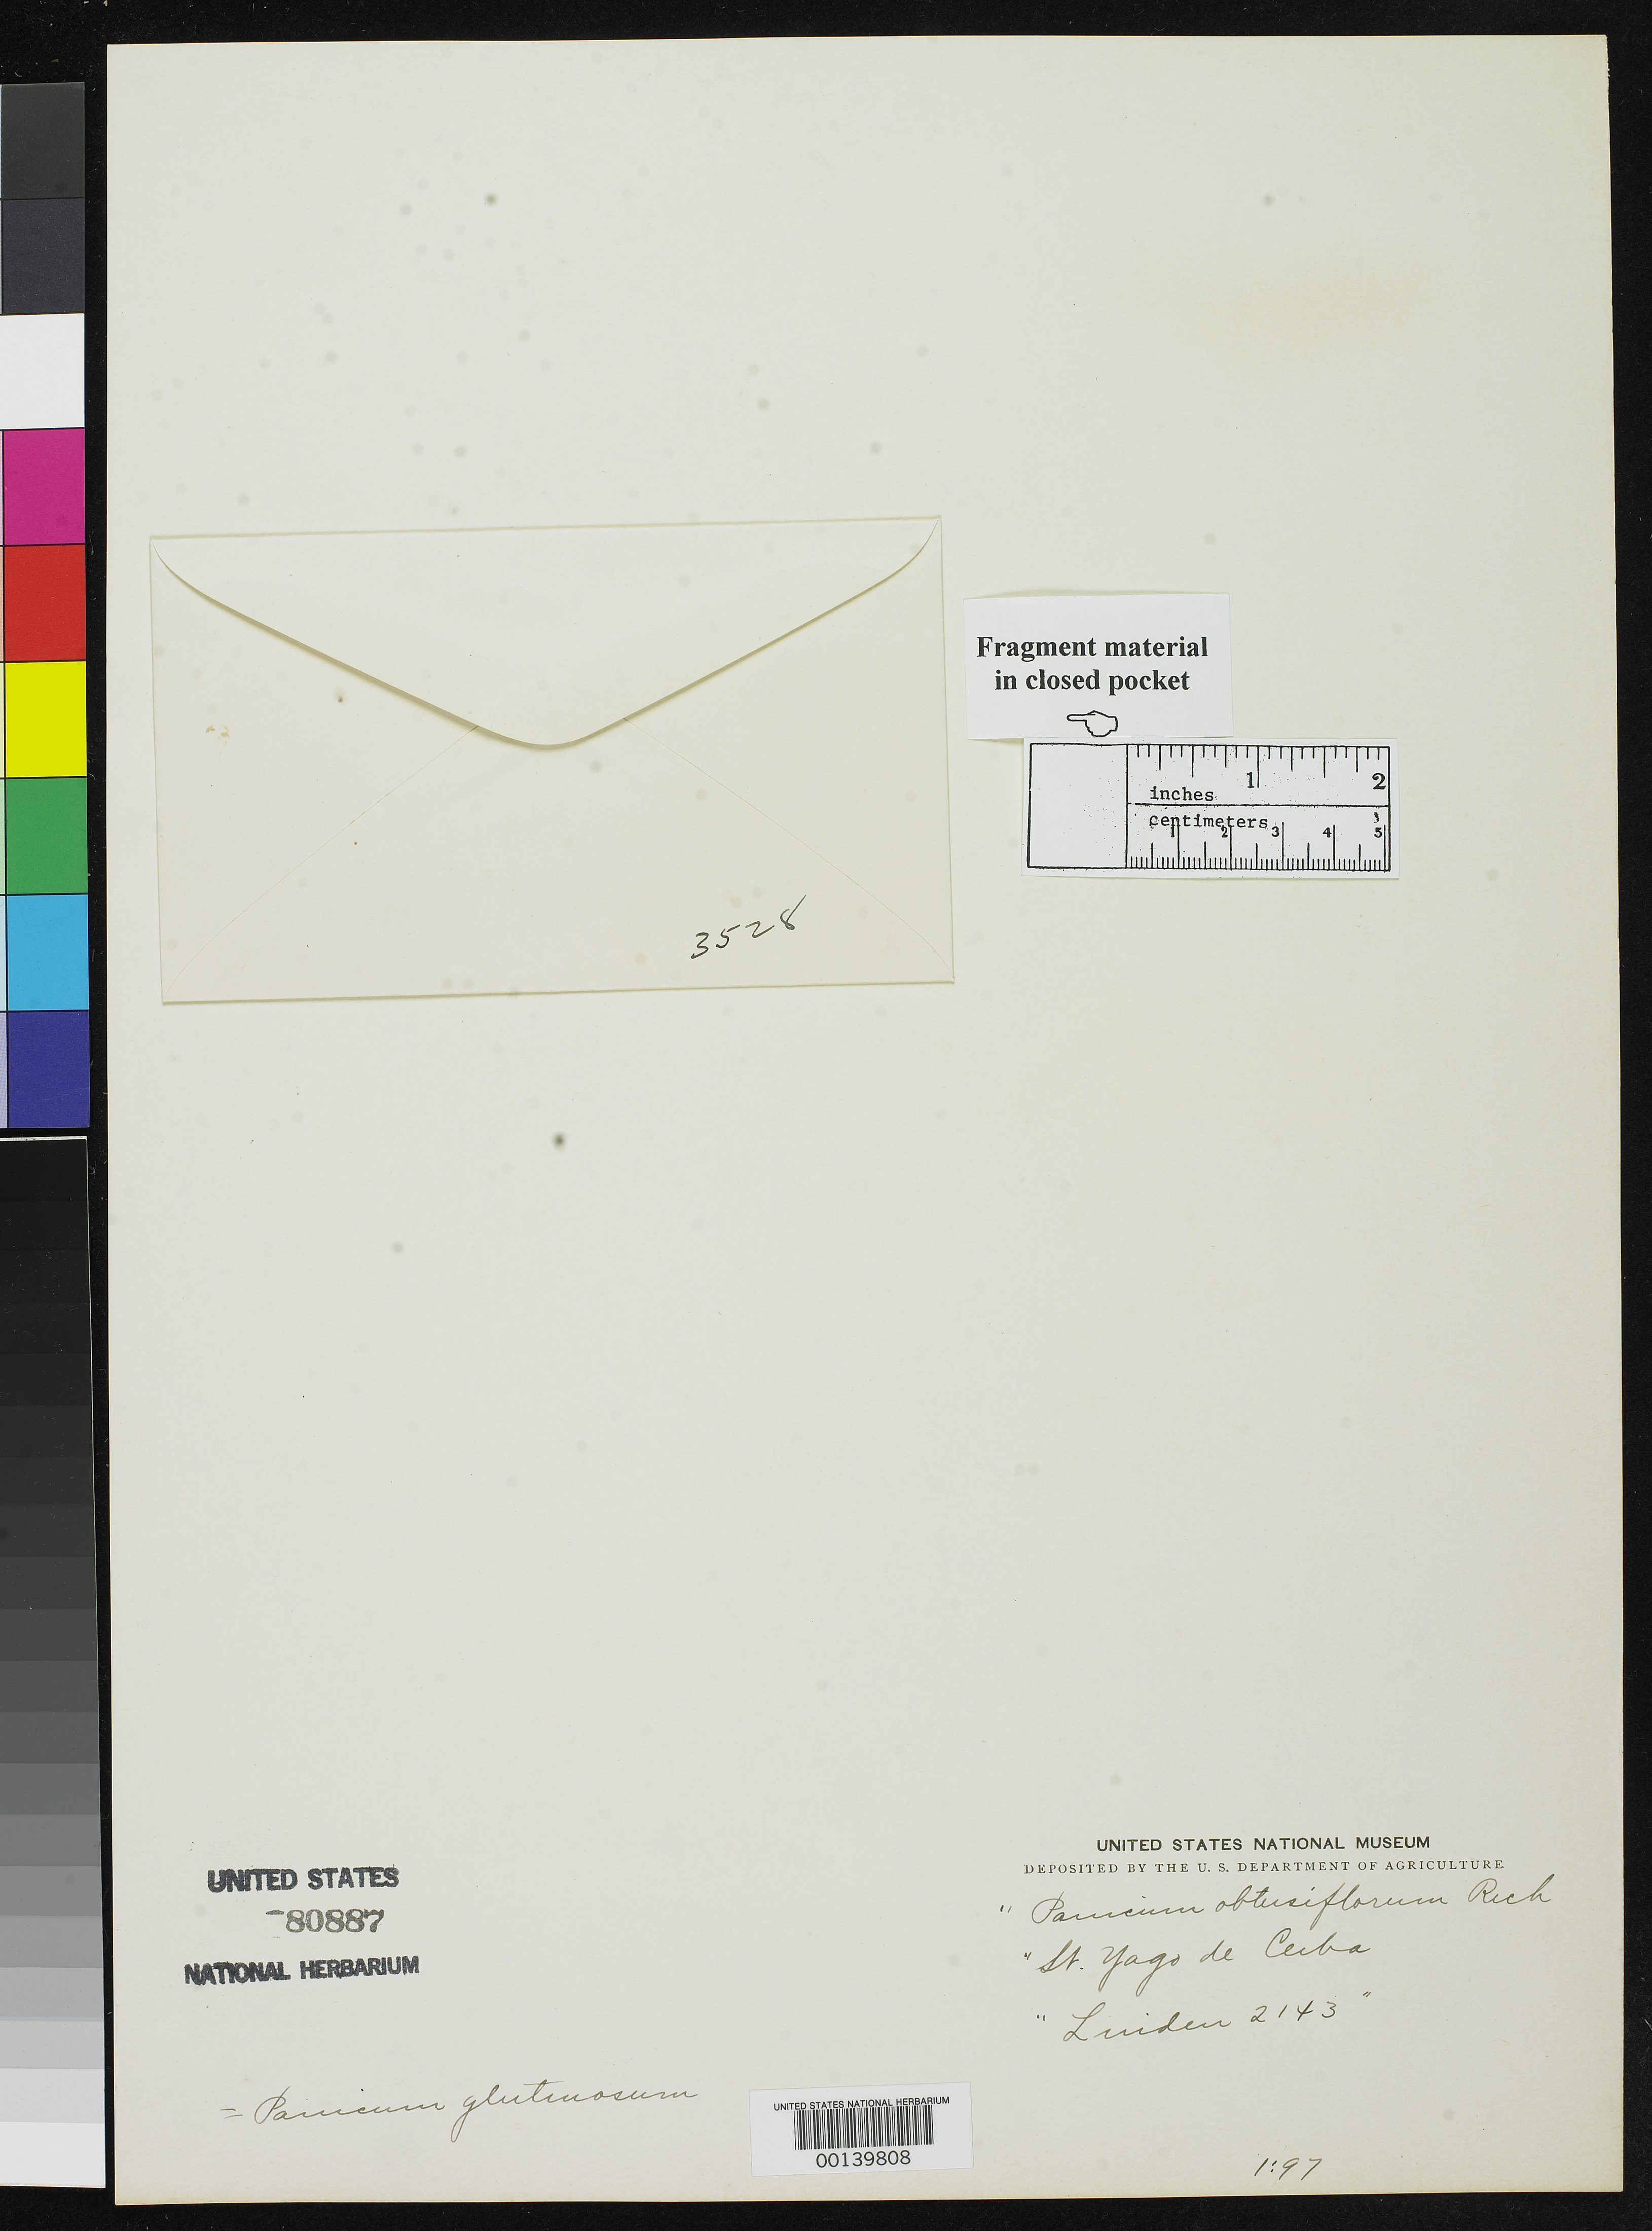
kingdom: Plantae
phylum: Tracheophyta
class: Liliopsida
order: Poales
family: Poaceae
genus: Panicum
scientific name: Panicum obtusiflorum A. Rich., nom. illeg.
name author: A. Rich. in Sagra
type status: Type Fragment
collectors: J. Linden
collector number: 2143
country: Cuba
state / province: Oriente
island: Greater Antilles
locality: Santiago de Cuba.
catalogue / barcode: US 80887